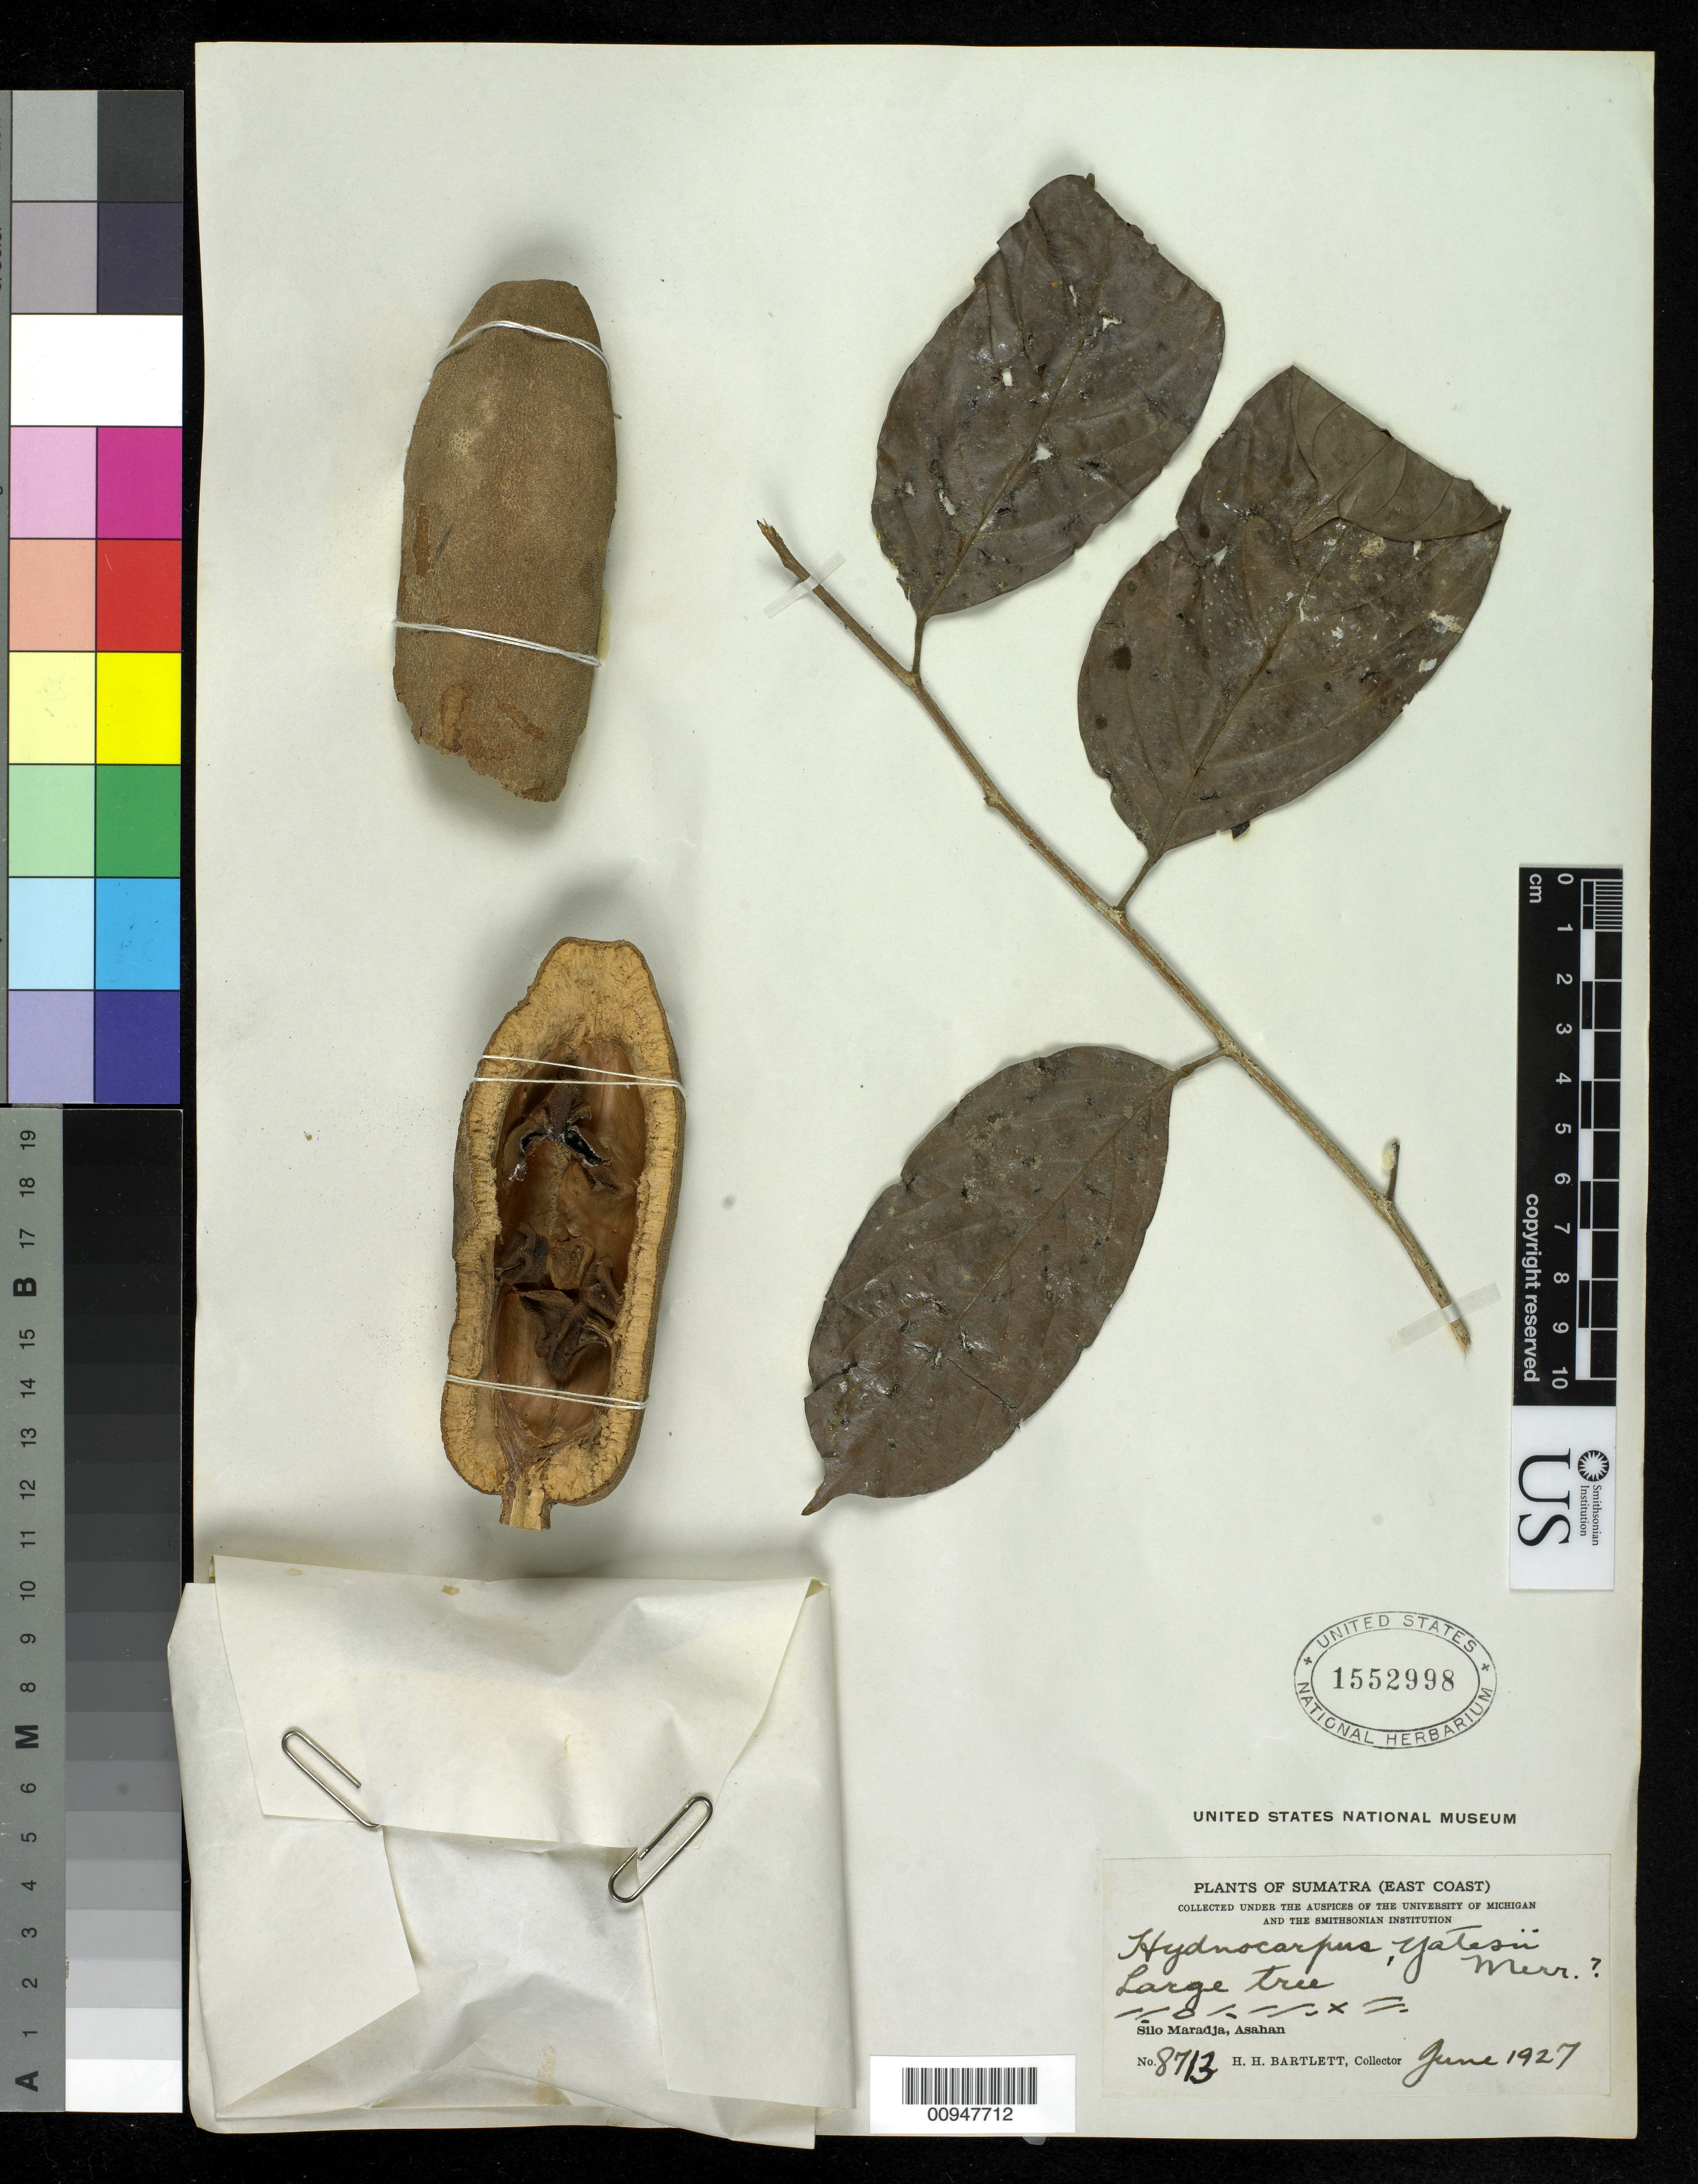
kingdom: Plantae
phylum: Tracheophyta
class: Magnoliopsida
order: Malpighiales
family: Achariaceae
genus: Hydnocarpus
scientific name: Hydnocarpus yatesii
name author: Merr.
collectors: H. H. Bartlett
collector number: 8713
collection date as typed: Jun 1927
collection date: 1927-06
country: Indonesia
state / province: Sumatra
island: Sumatra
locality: Sumatra East Coast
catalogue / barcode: US 1552998